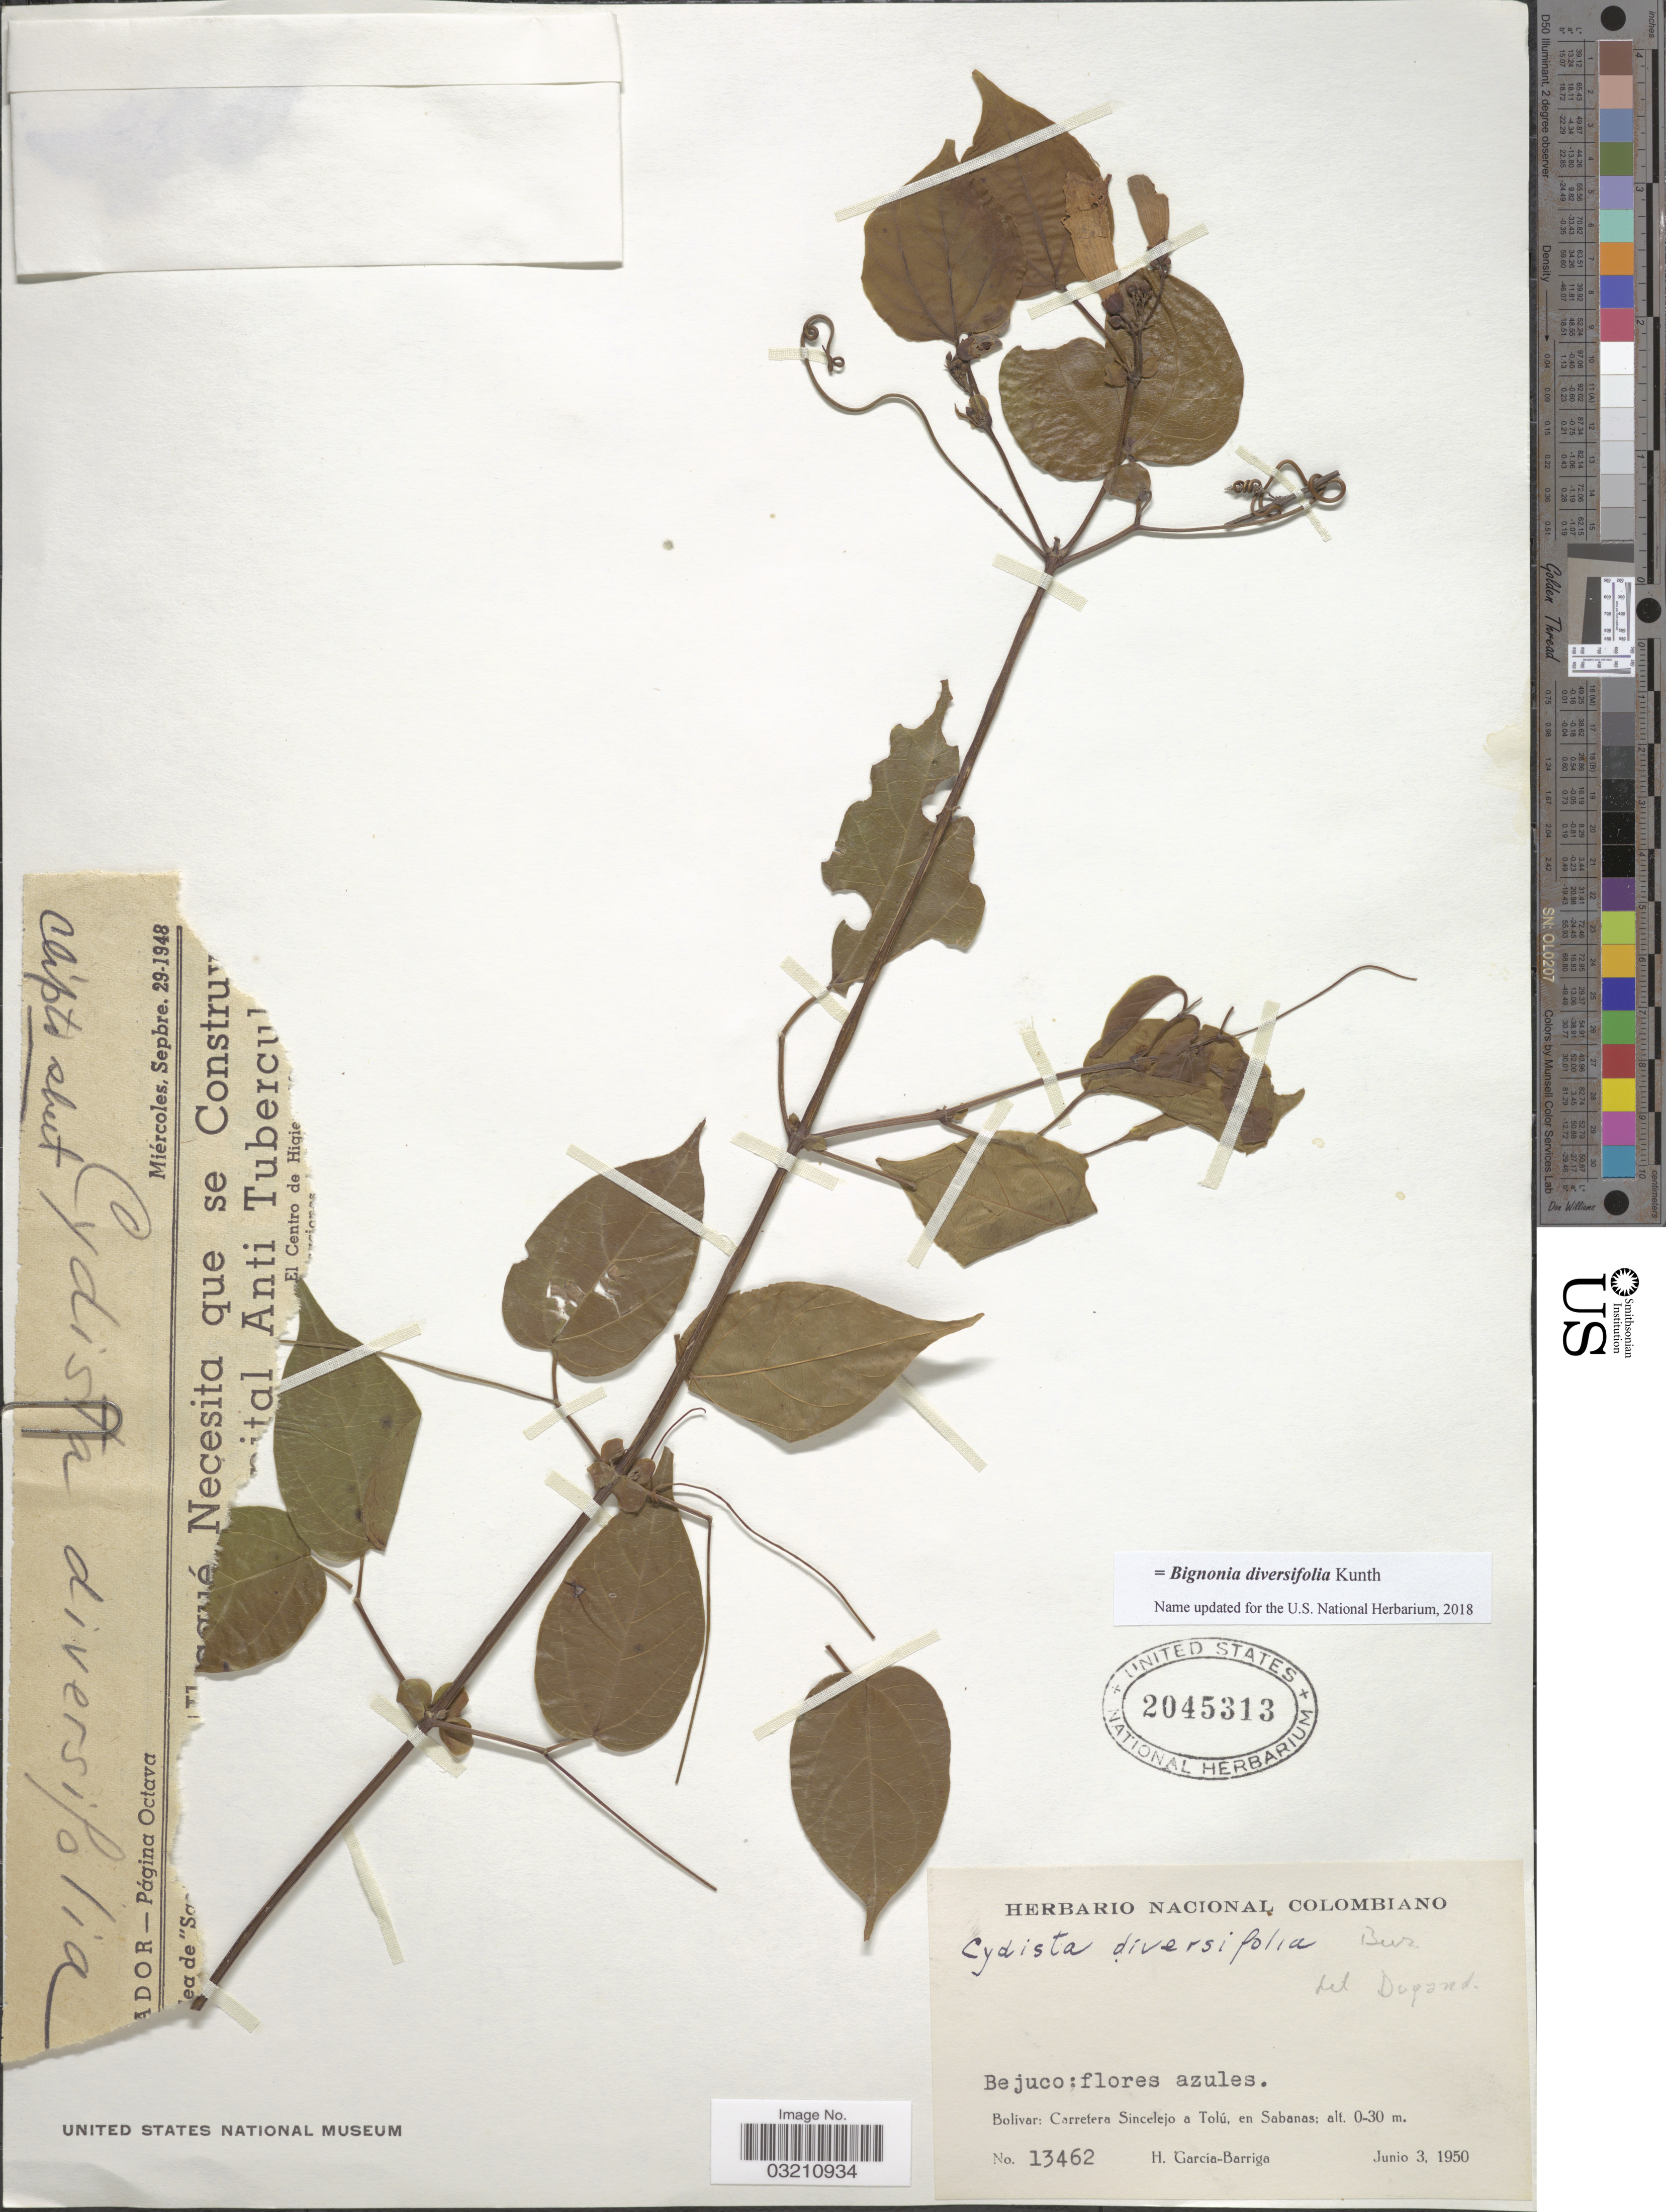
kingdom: Plantae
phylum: Tracheophyta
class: Magnoliopsida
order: Lamiales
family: Bignoniaceae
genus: Bignonia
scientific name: Bignonia diversifolia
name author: Kunth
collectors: H. García Barriga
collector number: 13462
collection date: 1950-06-03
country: Colombia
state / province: Bolívar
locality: Bejuco. Carretera Sincelejo a Tolú, en Sabanas.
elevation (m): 0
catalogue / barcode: US 2045313